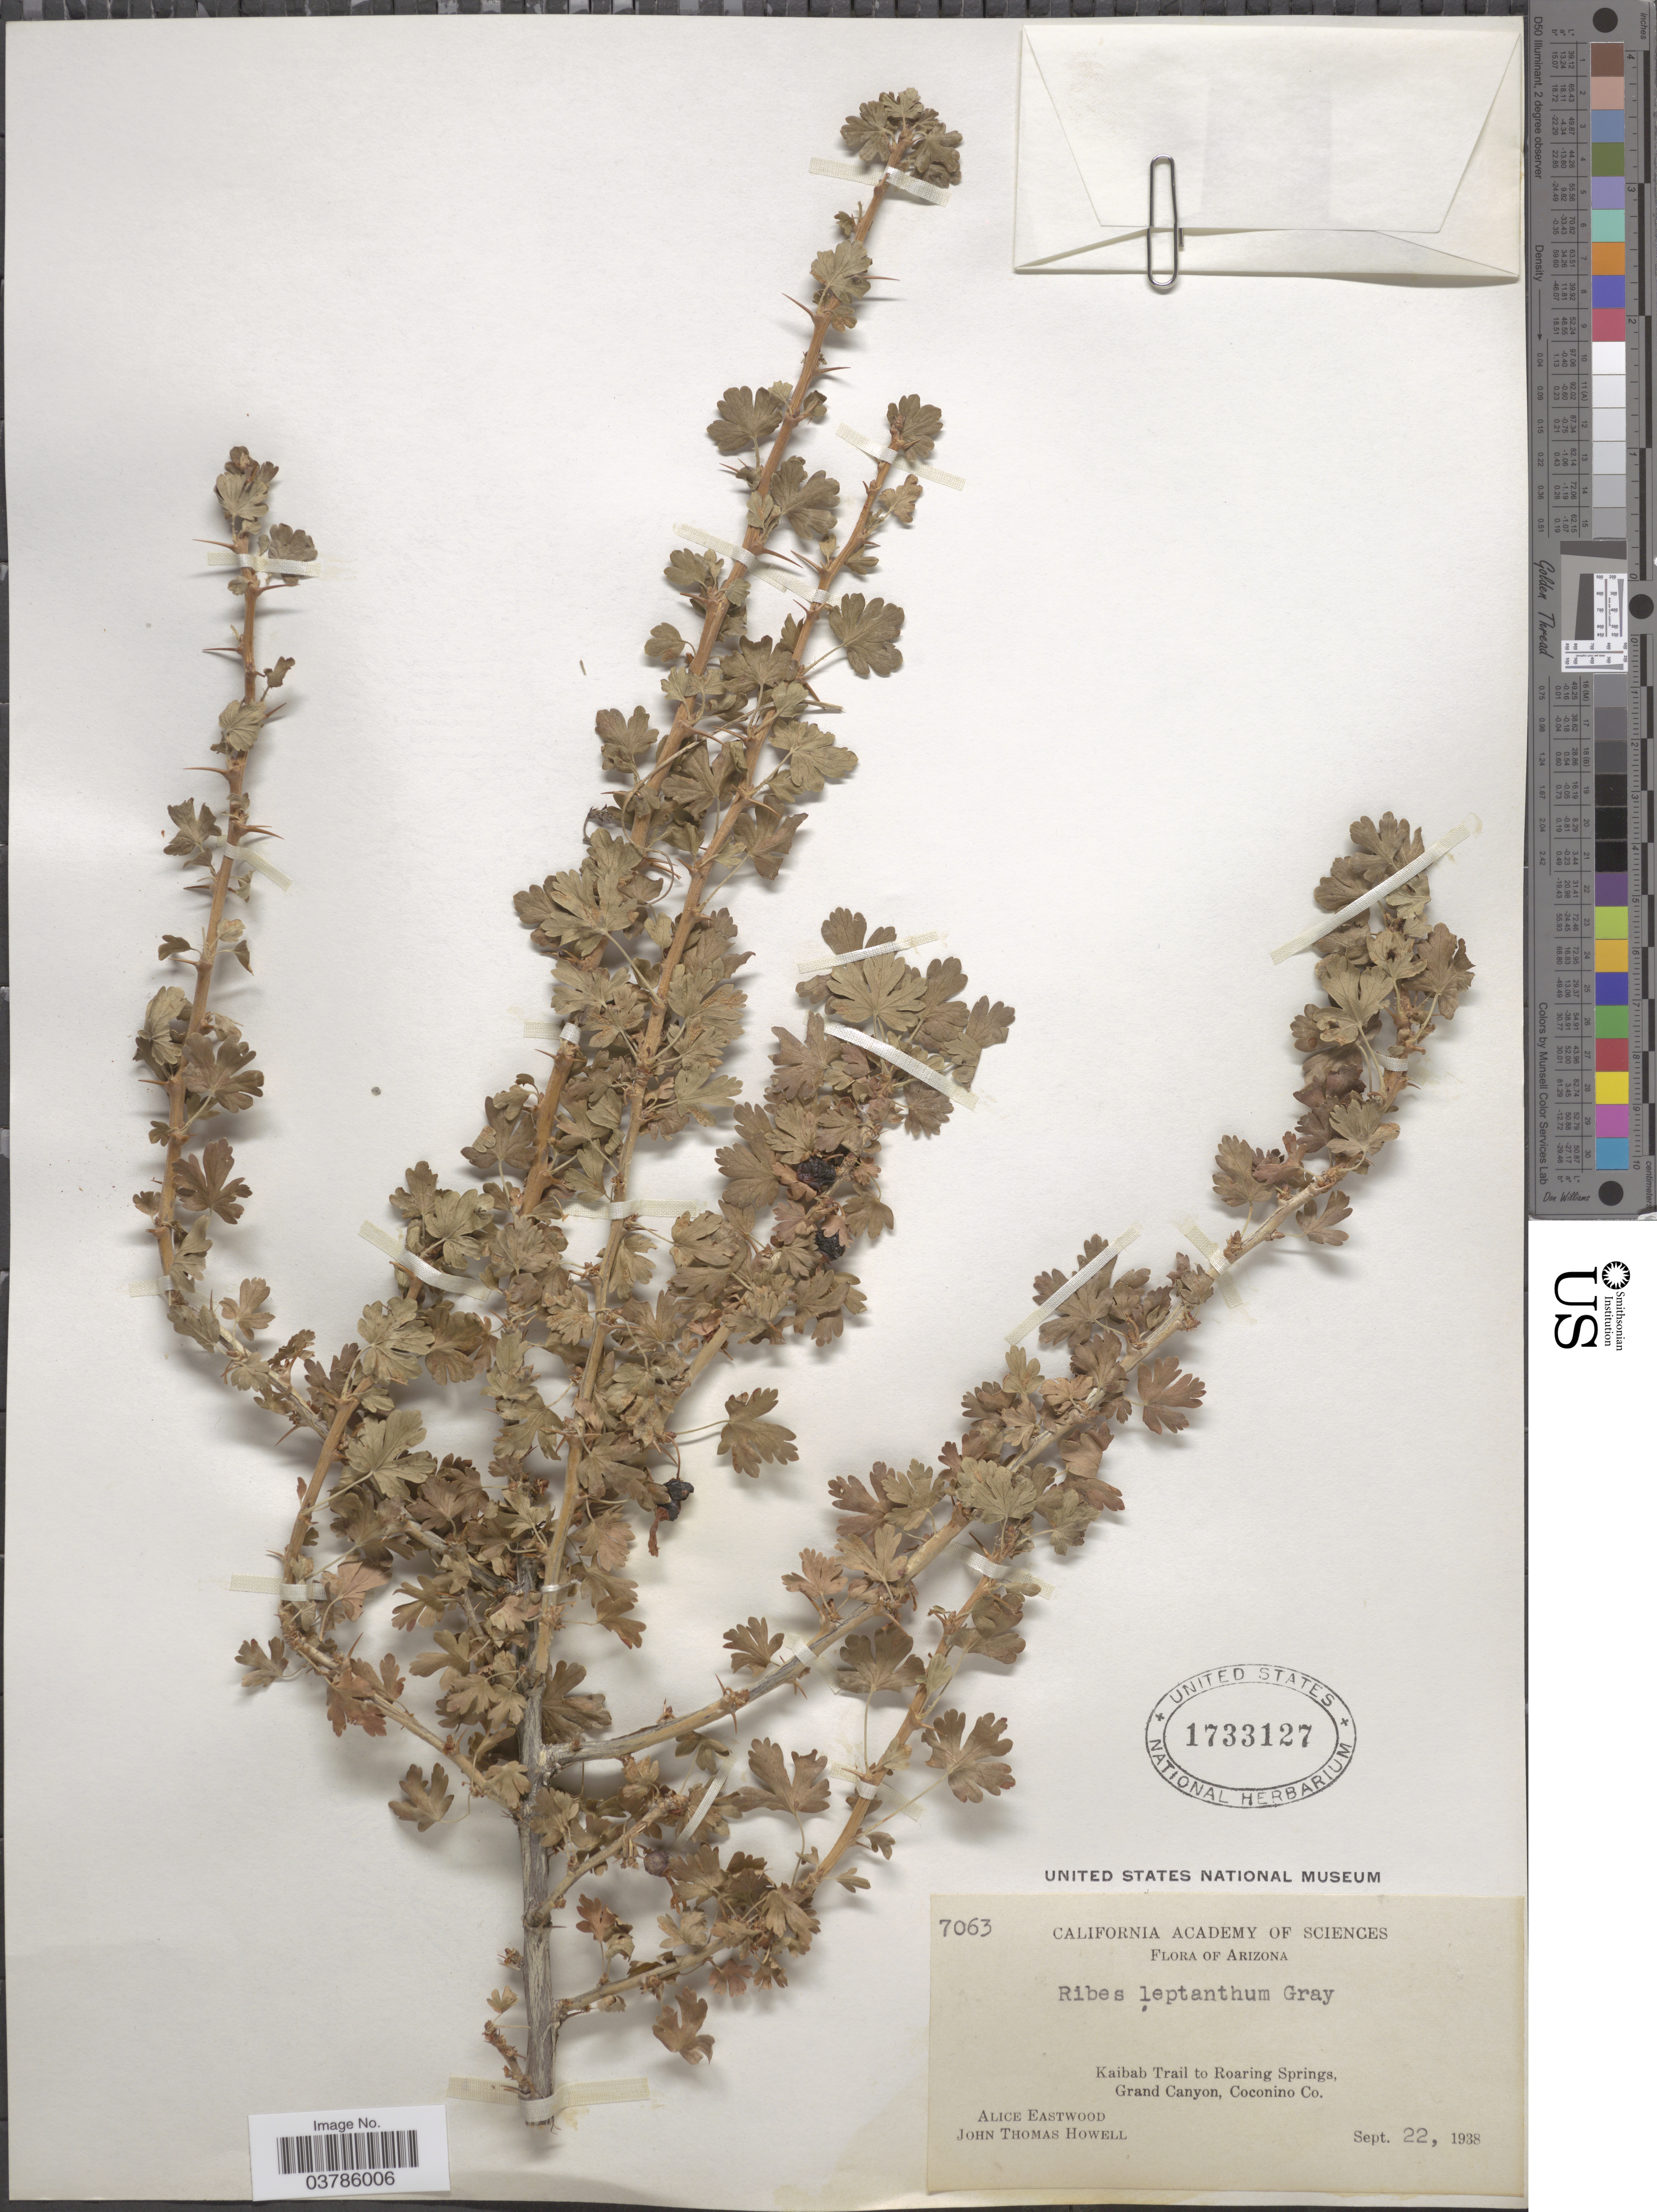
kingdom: Plantae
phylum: Tracheophyta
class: Magnoliopsida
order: Saxifragales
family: Grossulariaceae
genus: Ribes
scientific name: Ribes leptanthum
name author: A. Gray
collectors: A. Eastwood & J. T. Howell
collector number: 7063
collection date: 1938-09-22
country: United States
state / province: Arizona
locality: Kaibab Trail to Roaring Springs, Grand Canyon, Coconino Co.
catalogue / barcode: US 1733127